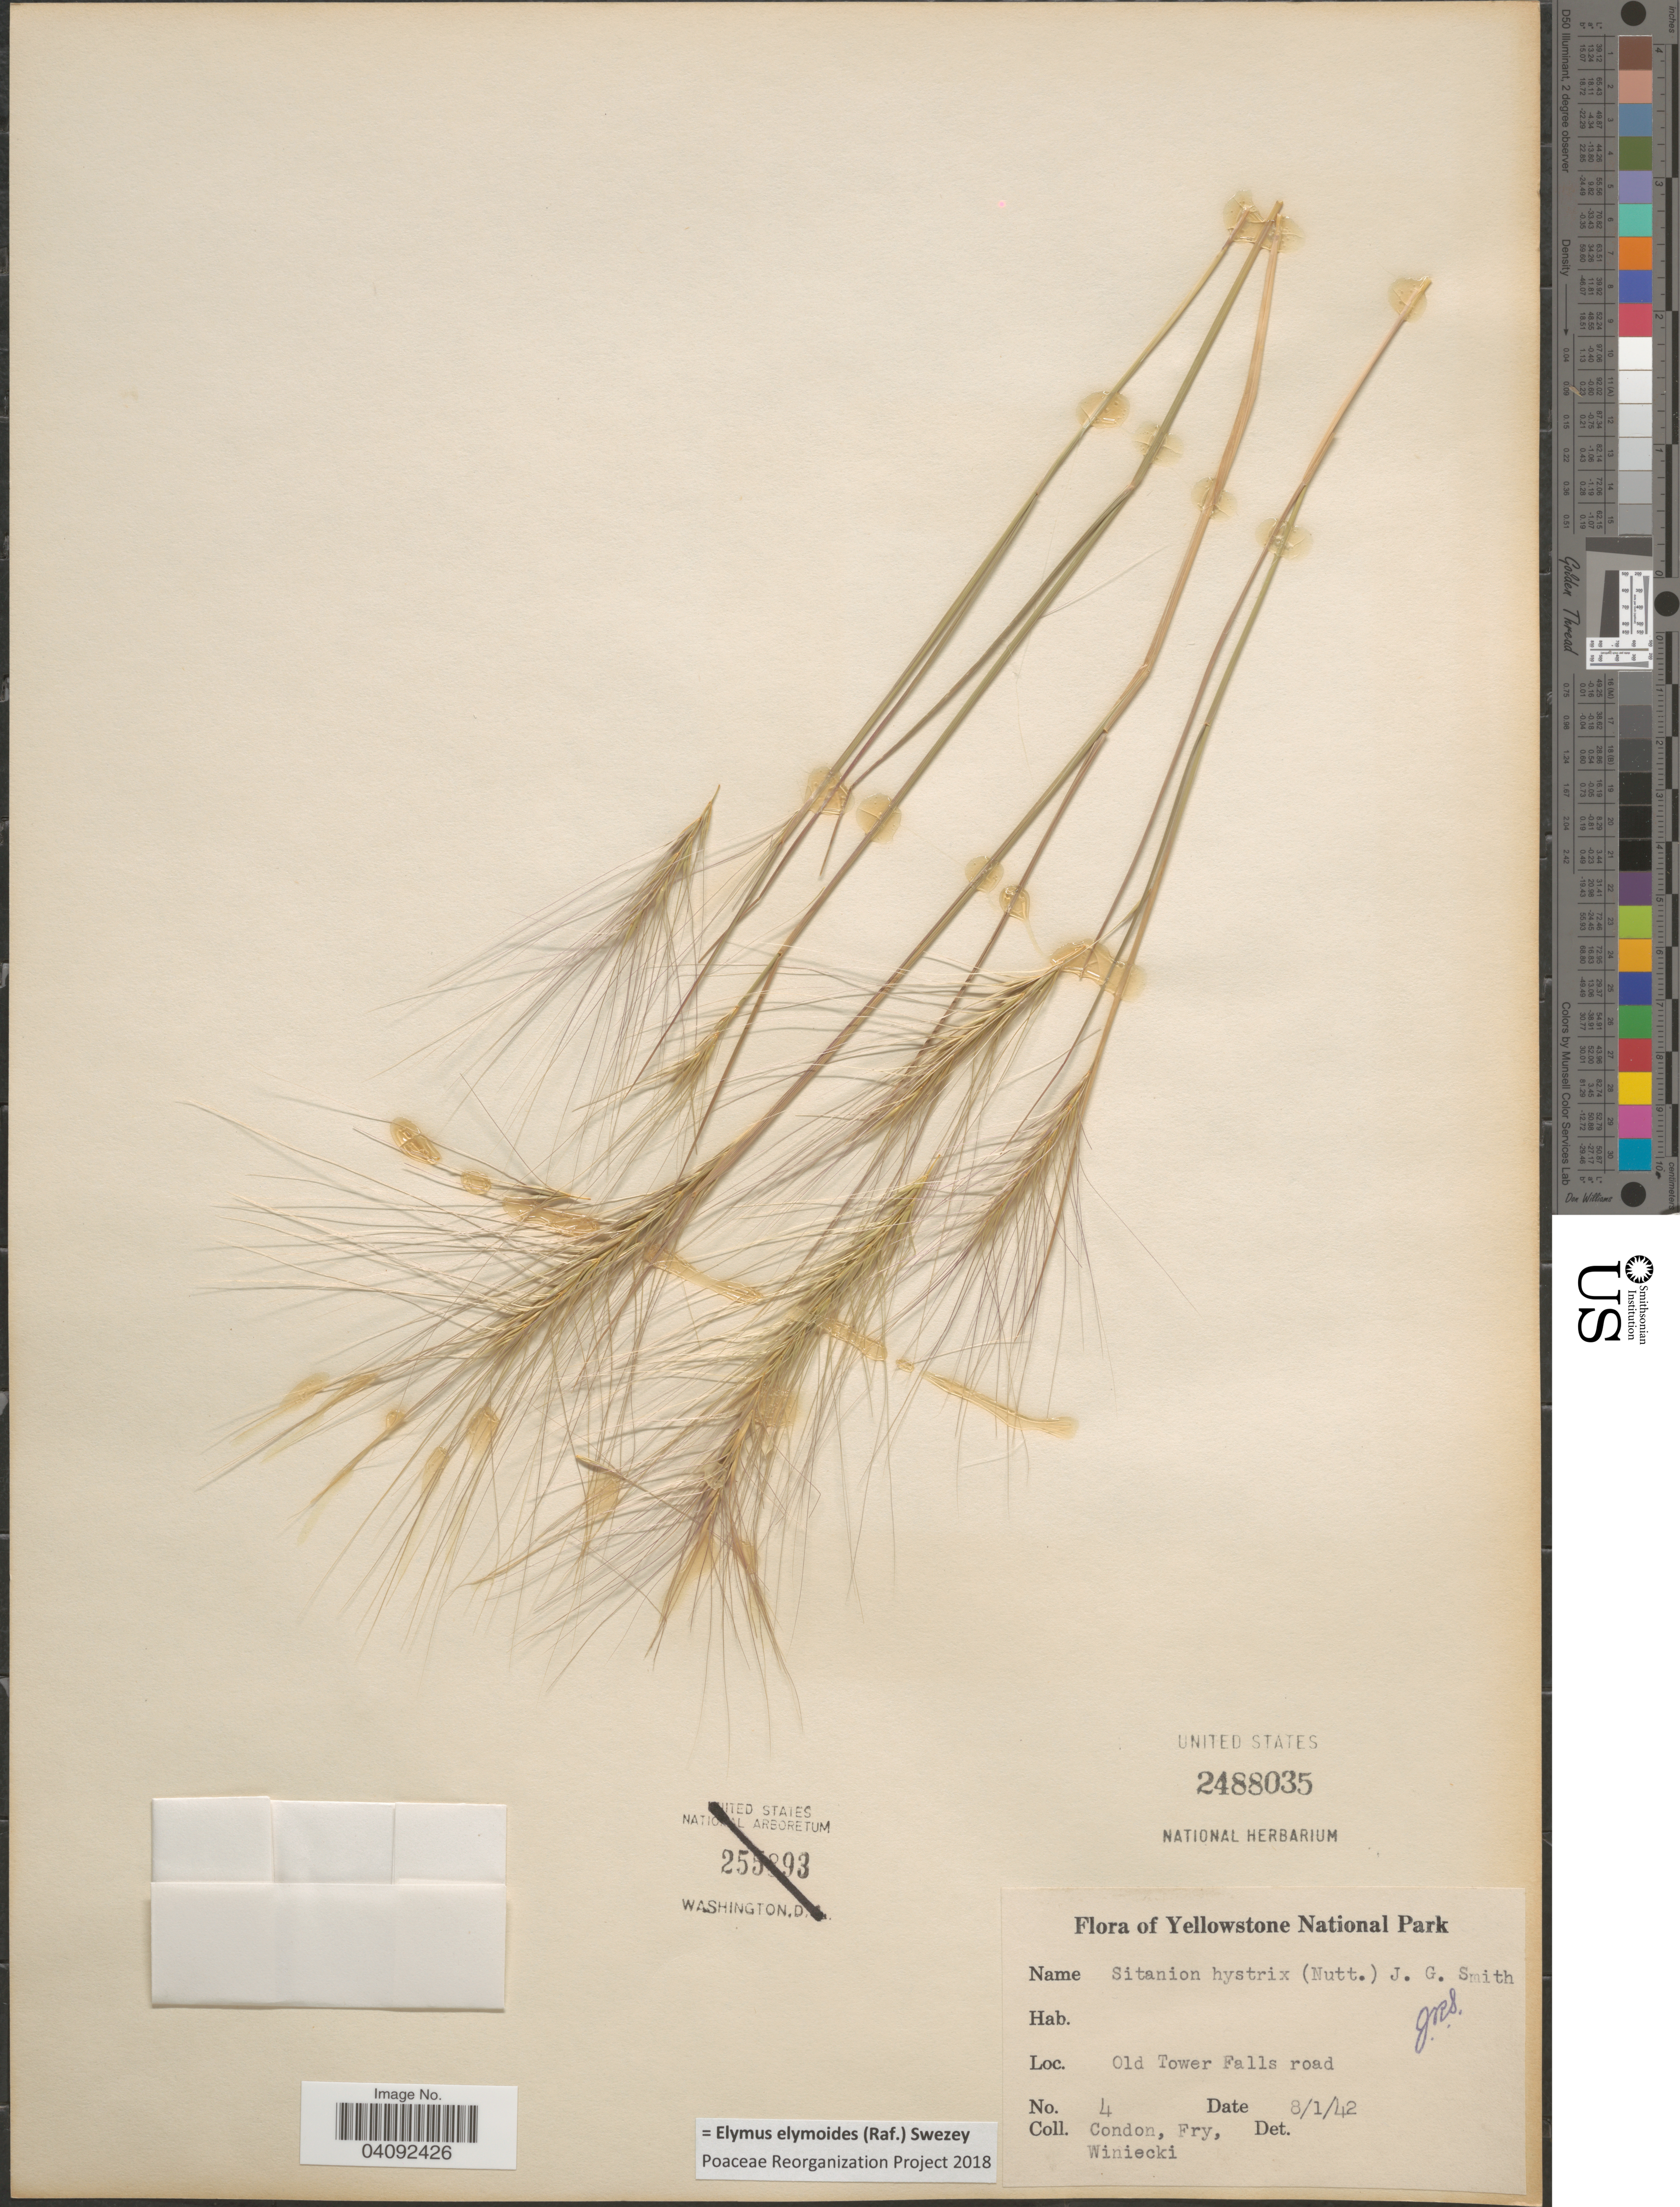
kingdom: Plantae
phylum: Tracheophyta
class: Liliopsida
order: Poales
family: Poaceae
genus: Elymus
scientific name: Elymus elymoides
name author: (Raf.) Swezey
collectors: Condon, -. Fry & Winiecki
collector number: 4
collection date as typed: Transcribed d/m/y: 1/8/42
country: United States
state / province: Wyoming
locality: Yellowstone National Park. Old Tower Falls road.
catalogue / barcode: US 2488035